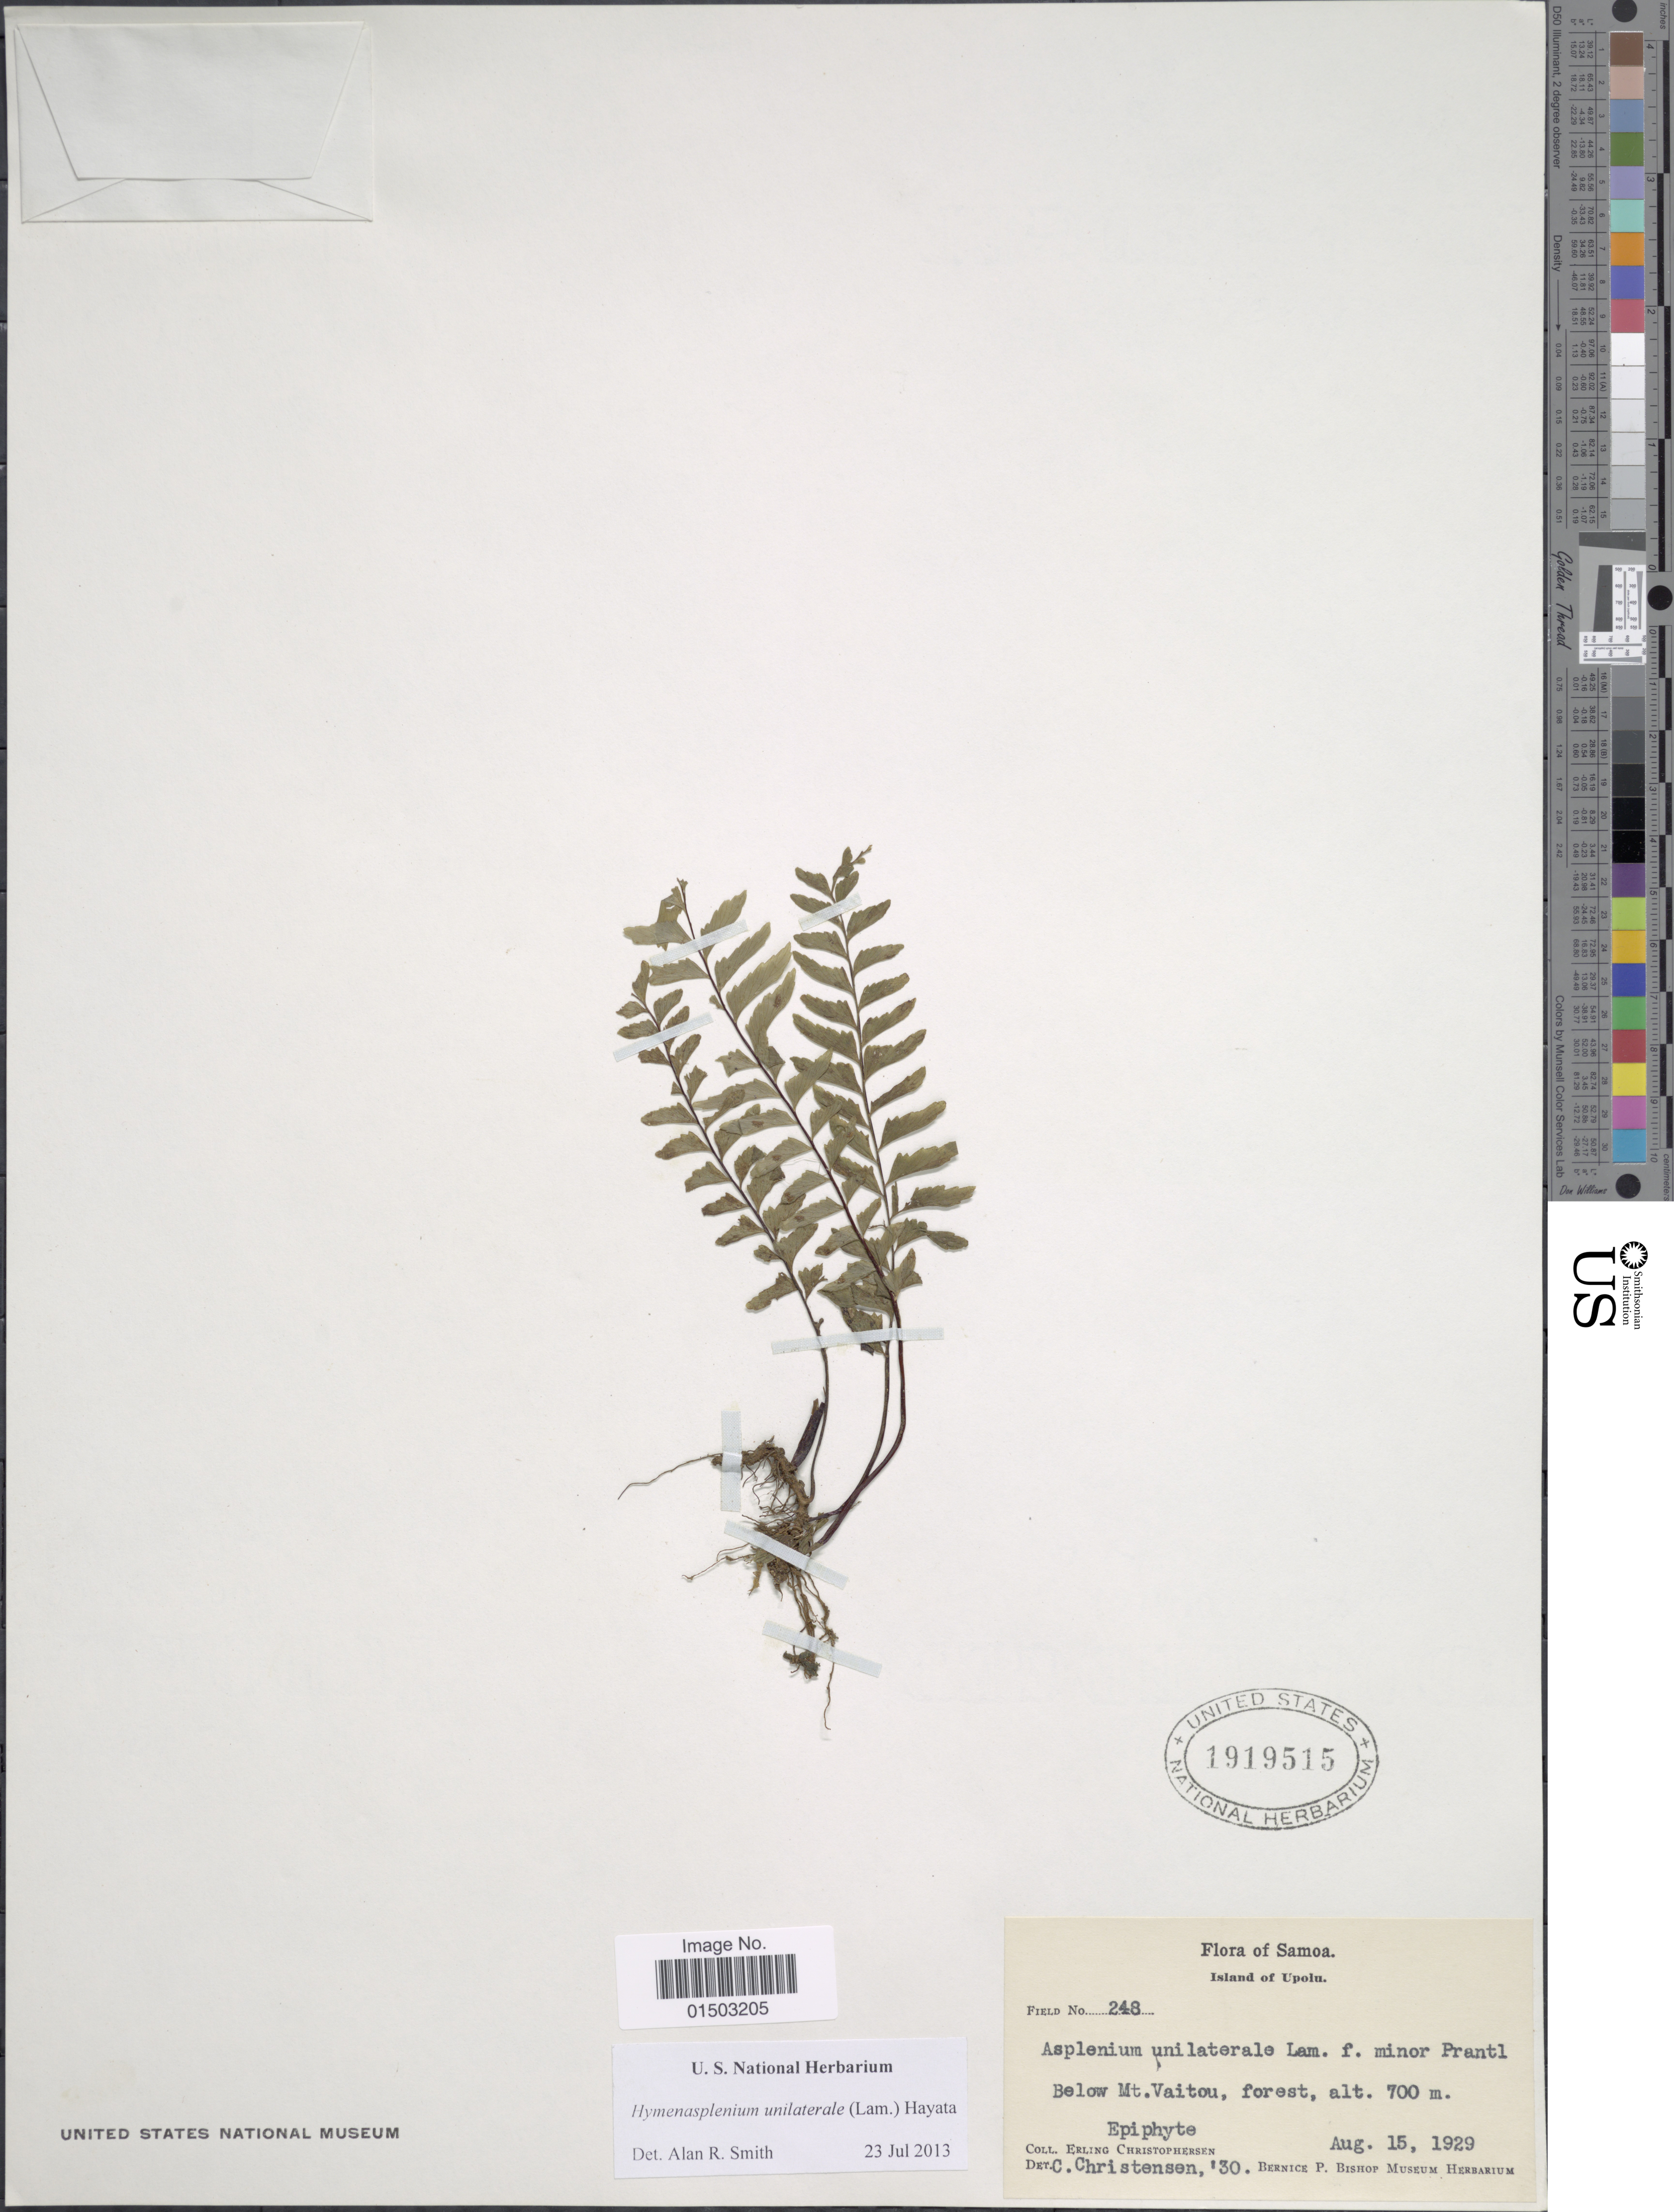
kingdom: Plantae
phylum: Tracheophyta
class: Polypodiopsida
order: Polypodiales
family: Aspleniaceae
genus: Hymenasplenium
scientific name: Hymenasplenium unilaterale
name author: (Lam.) Hayata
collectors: E. Christophersen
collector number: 248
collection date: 1929-08-15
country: Samoa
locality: Samoa, Island of Upolu. Below Mt. Vaitou, forest.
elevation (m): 700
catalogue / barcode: US 1919515